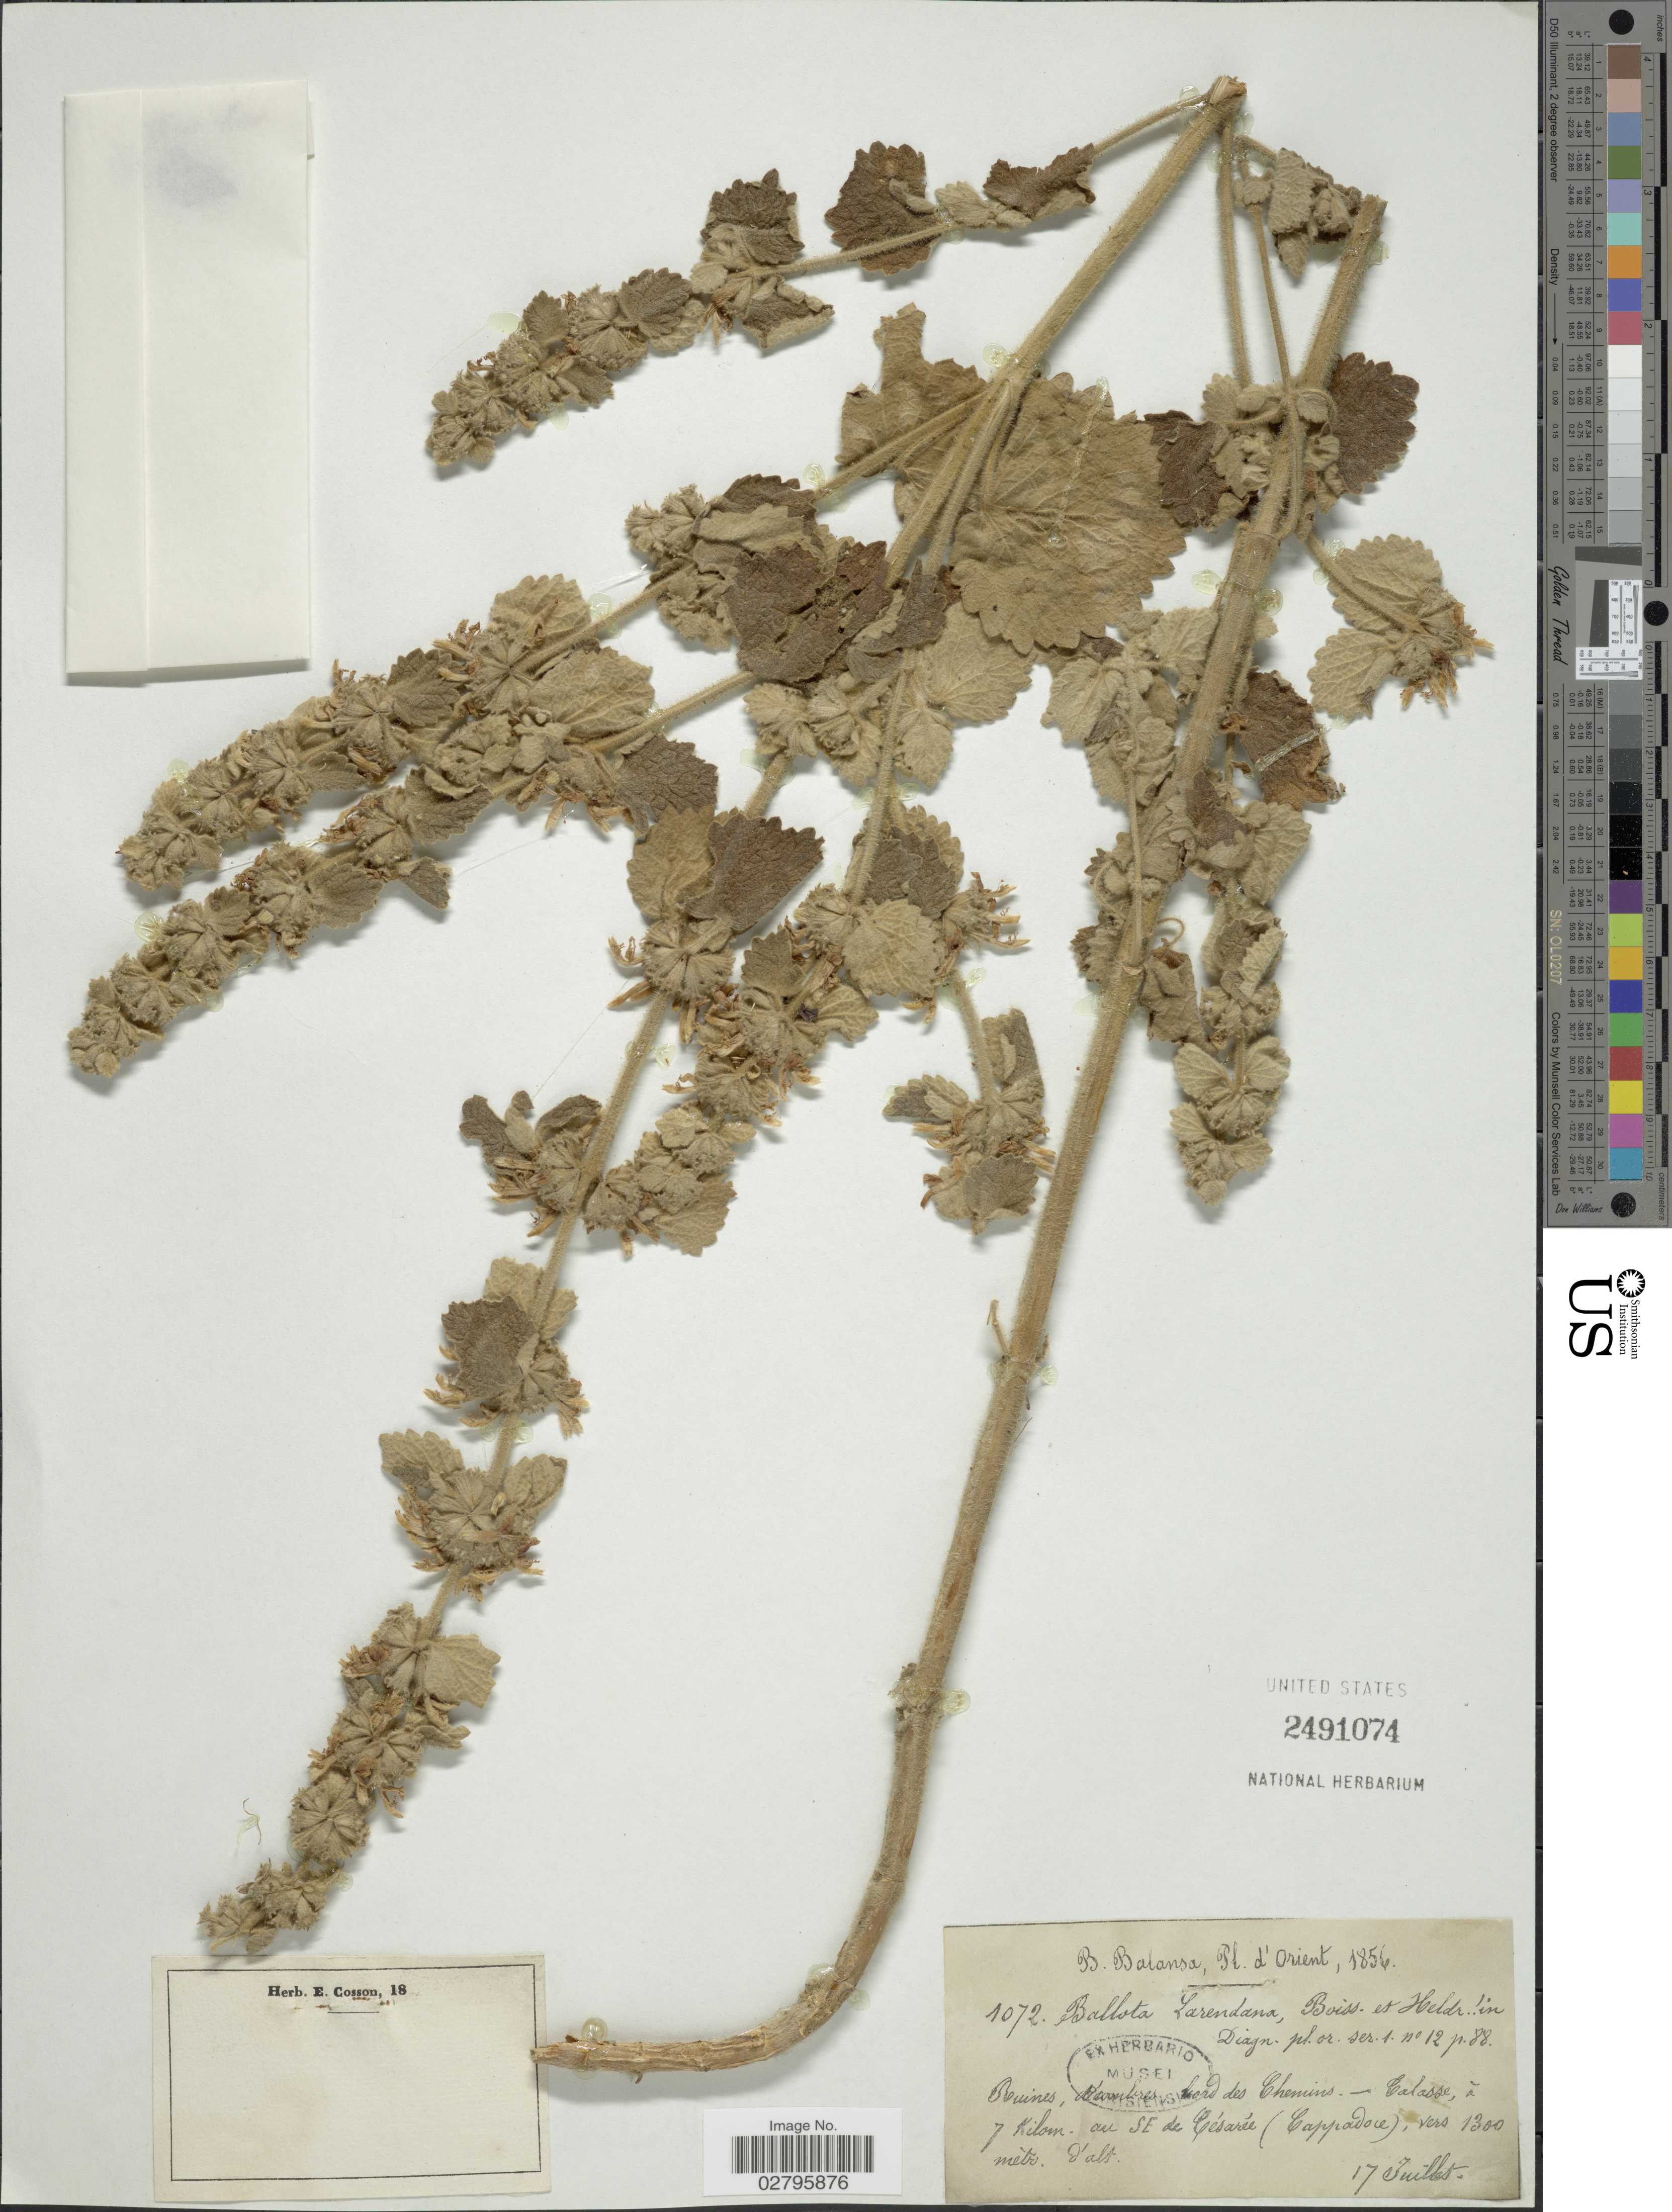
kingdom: Plantae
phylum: Tracheophyta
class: Magnoliopsida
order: Lamiales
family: Lamiaceae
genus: Ballota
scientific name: Ballota larendana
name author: Boiss. & Heldr.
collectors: B. Balansa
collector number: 1072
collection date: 1856-07-17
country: Turkey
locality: D'Orient. Ruines, [illegible text] bord des Chemins - Calasse, á 7 Kilom. au SE de Gésarée (Cappadoie).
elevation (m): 1300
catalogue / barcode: US 2491074